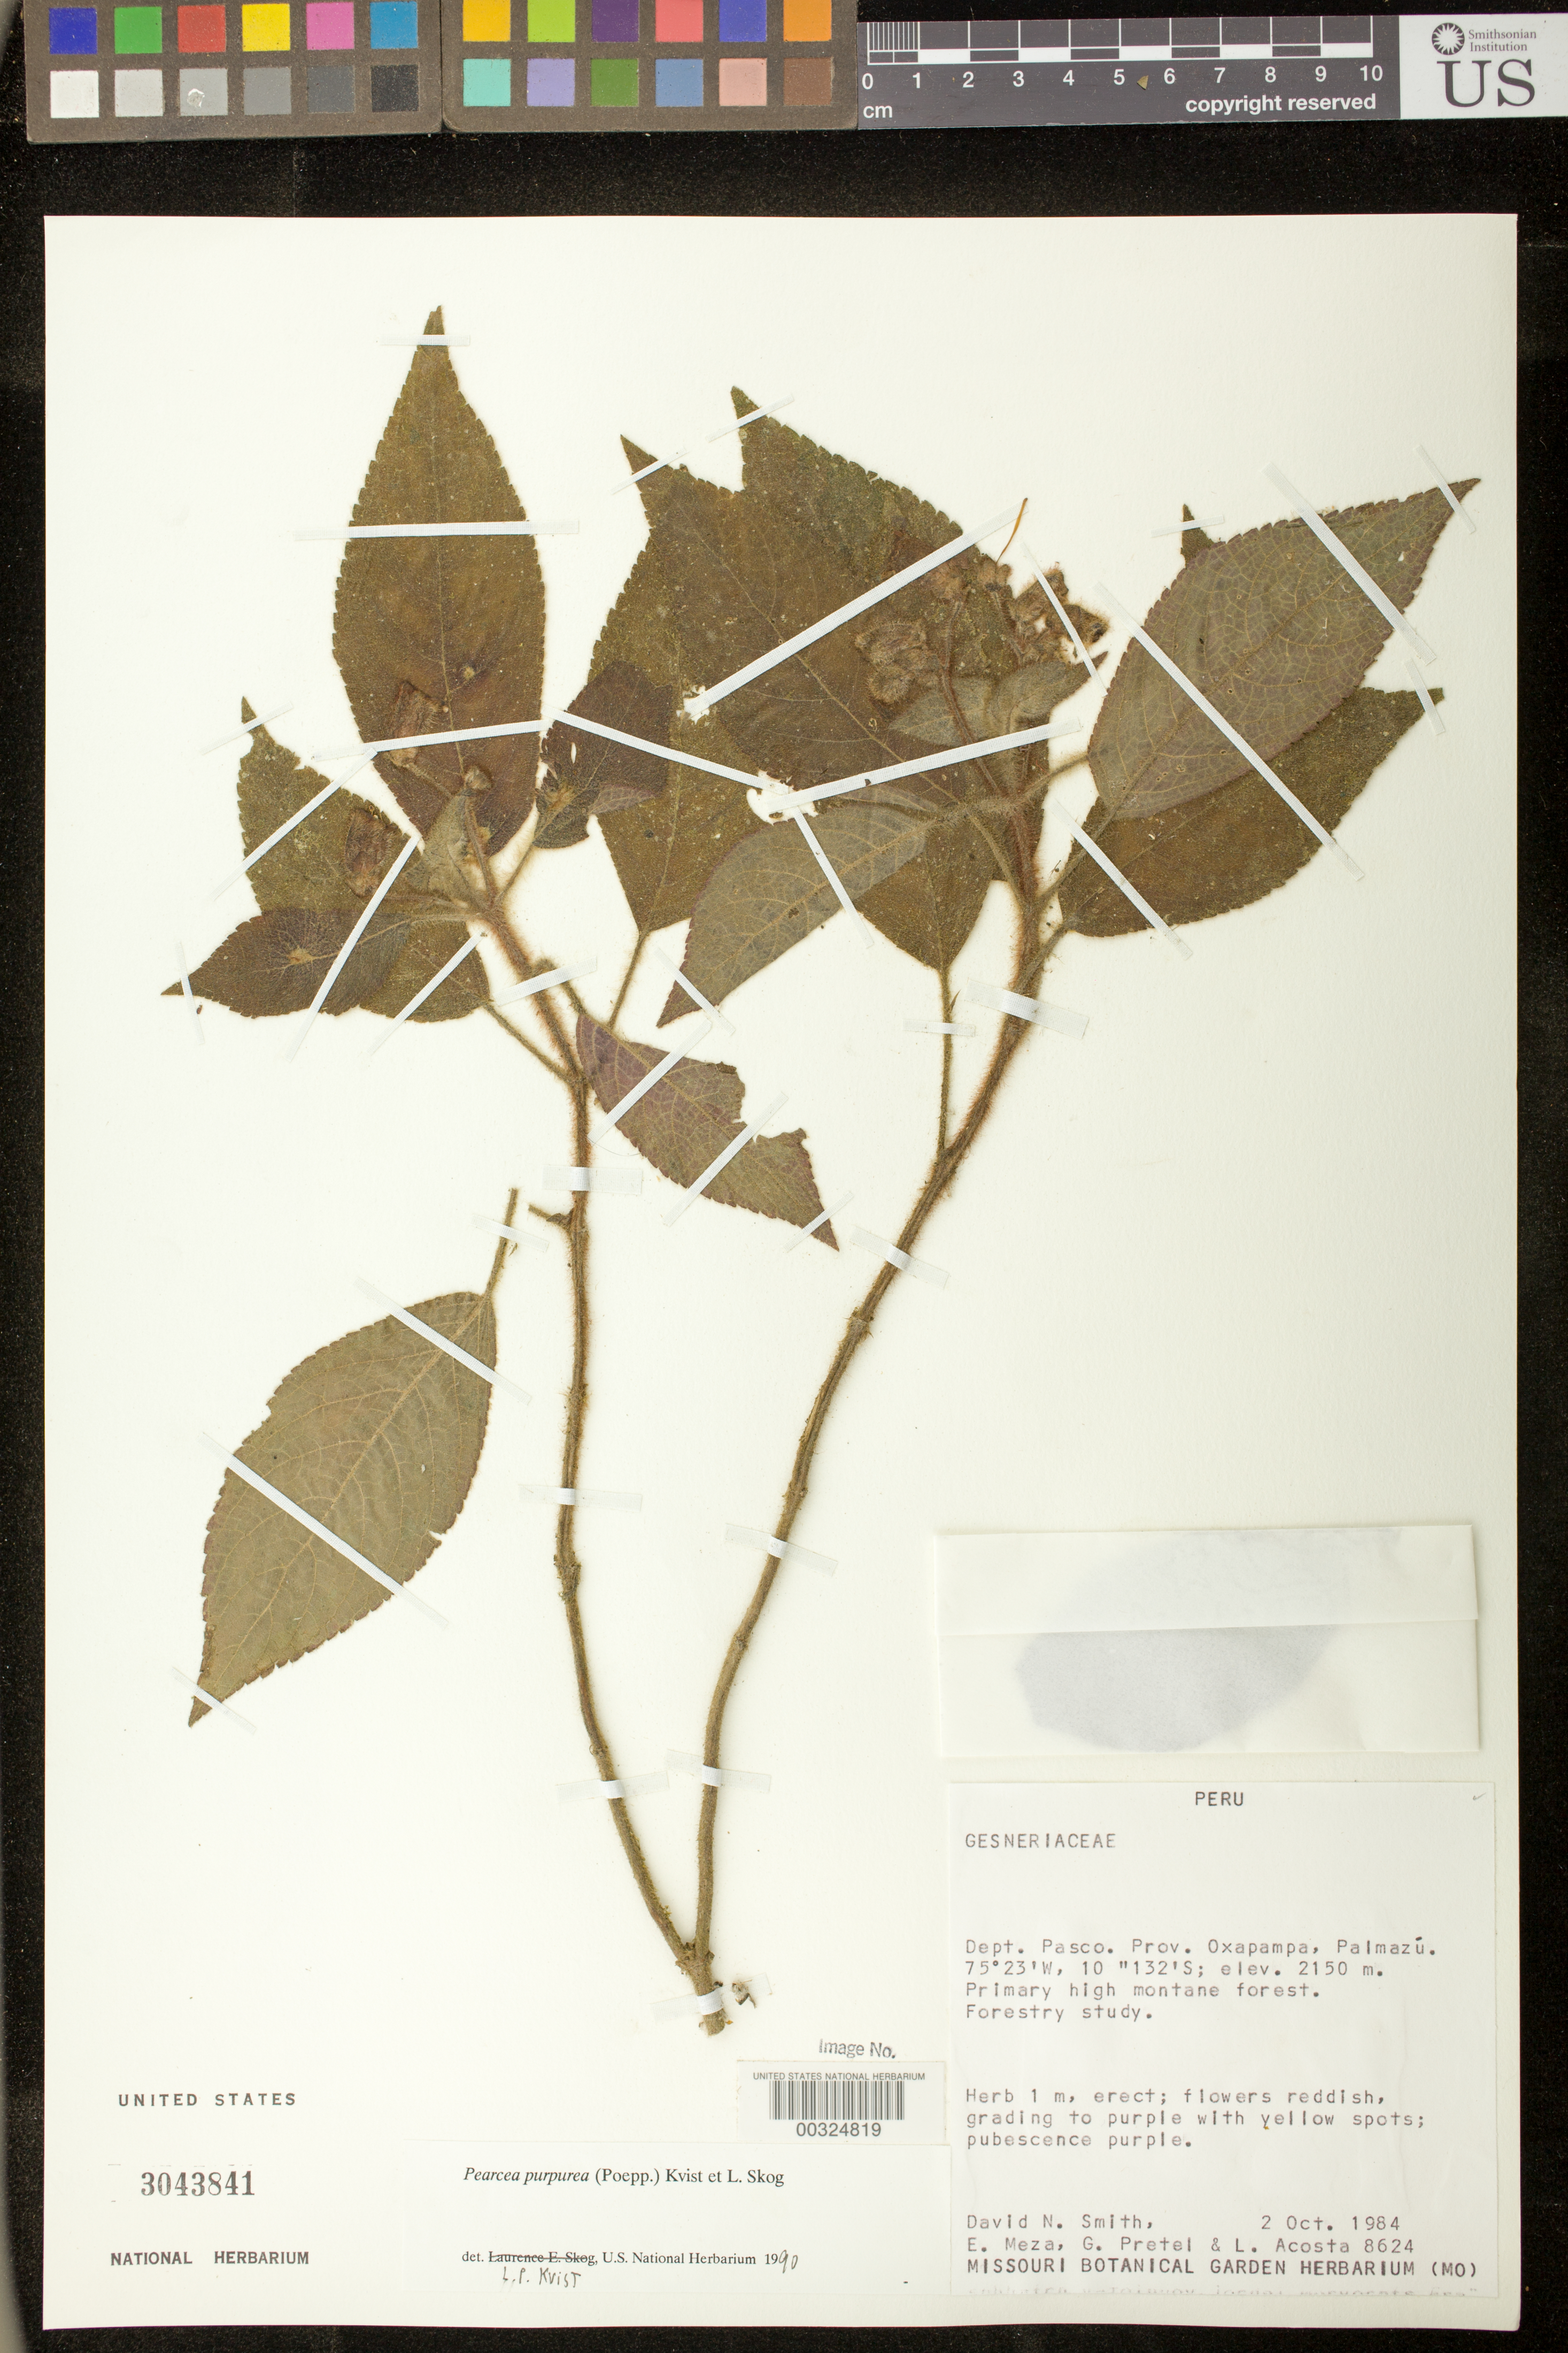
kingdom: Plantae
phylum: Tracheophyta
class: Magnoliopsida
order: Lamiales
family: Gesneriaceae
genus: Pearcea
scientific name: Pearcea purpurea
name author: (Poepp.) L.P. Kvist & L.E. Skog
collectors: D. Smith, E. Meza, G. Pretel & J. Acosta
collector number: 8624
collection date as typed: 02 Oct 1984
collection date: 1984-10-02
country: Peru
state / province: Pasco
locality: Prov. Oxapampa; Palmazú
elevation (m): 2150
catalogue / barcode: US 3043841